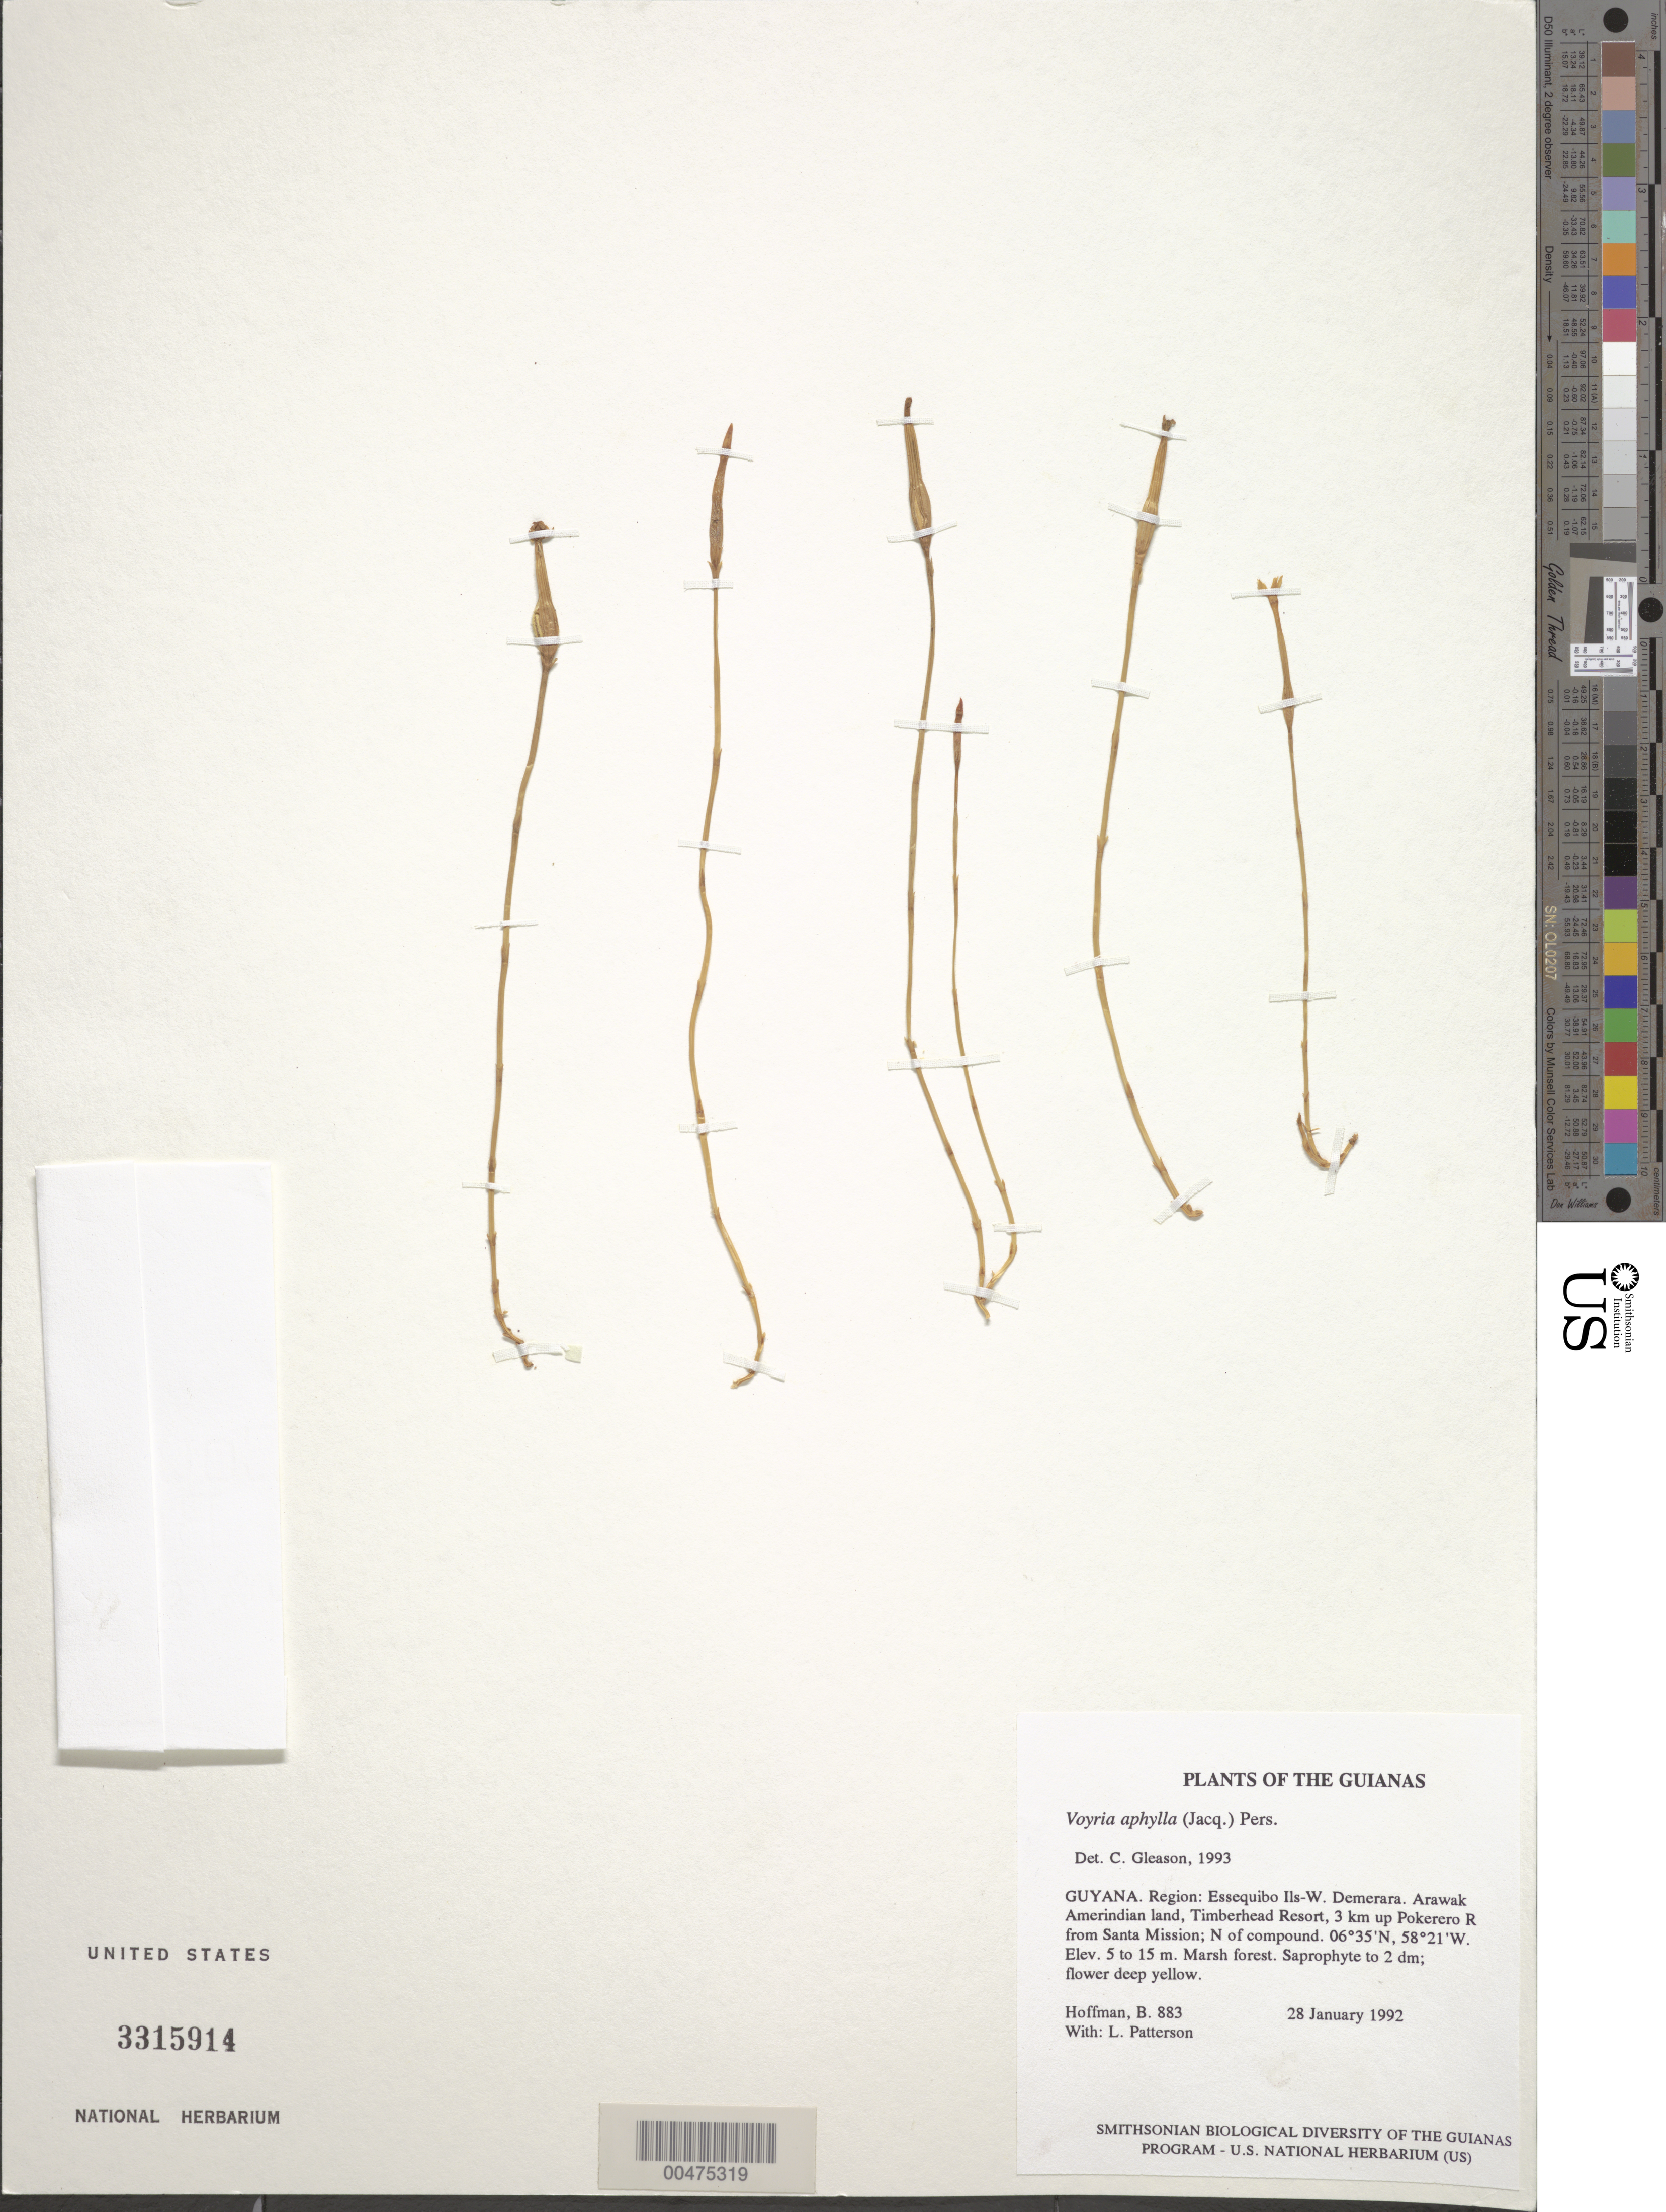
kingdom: Plantae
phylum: Tracheophyta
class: Magnoliopsida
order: Gentianales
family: Gentianaceae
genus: Voyria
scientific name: Voyria aphylla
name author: (Jacq.) Pers.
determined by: Gleason, C.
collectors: B. Hoffman & L. Patterson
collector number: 883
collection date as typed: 28 January 1992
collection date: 1992-01-28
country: Guyana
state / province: Essequibo Isl-W. Demerara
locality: Arawak Amerindian land, Timberhead Resort, 3 km up Pokerero River from Santa Mission; North of compound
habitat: Marsh forest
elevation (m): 5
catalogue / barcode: US 3315914